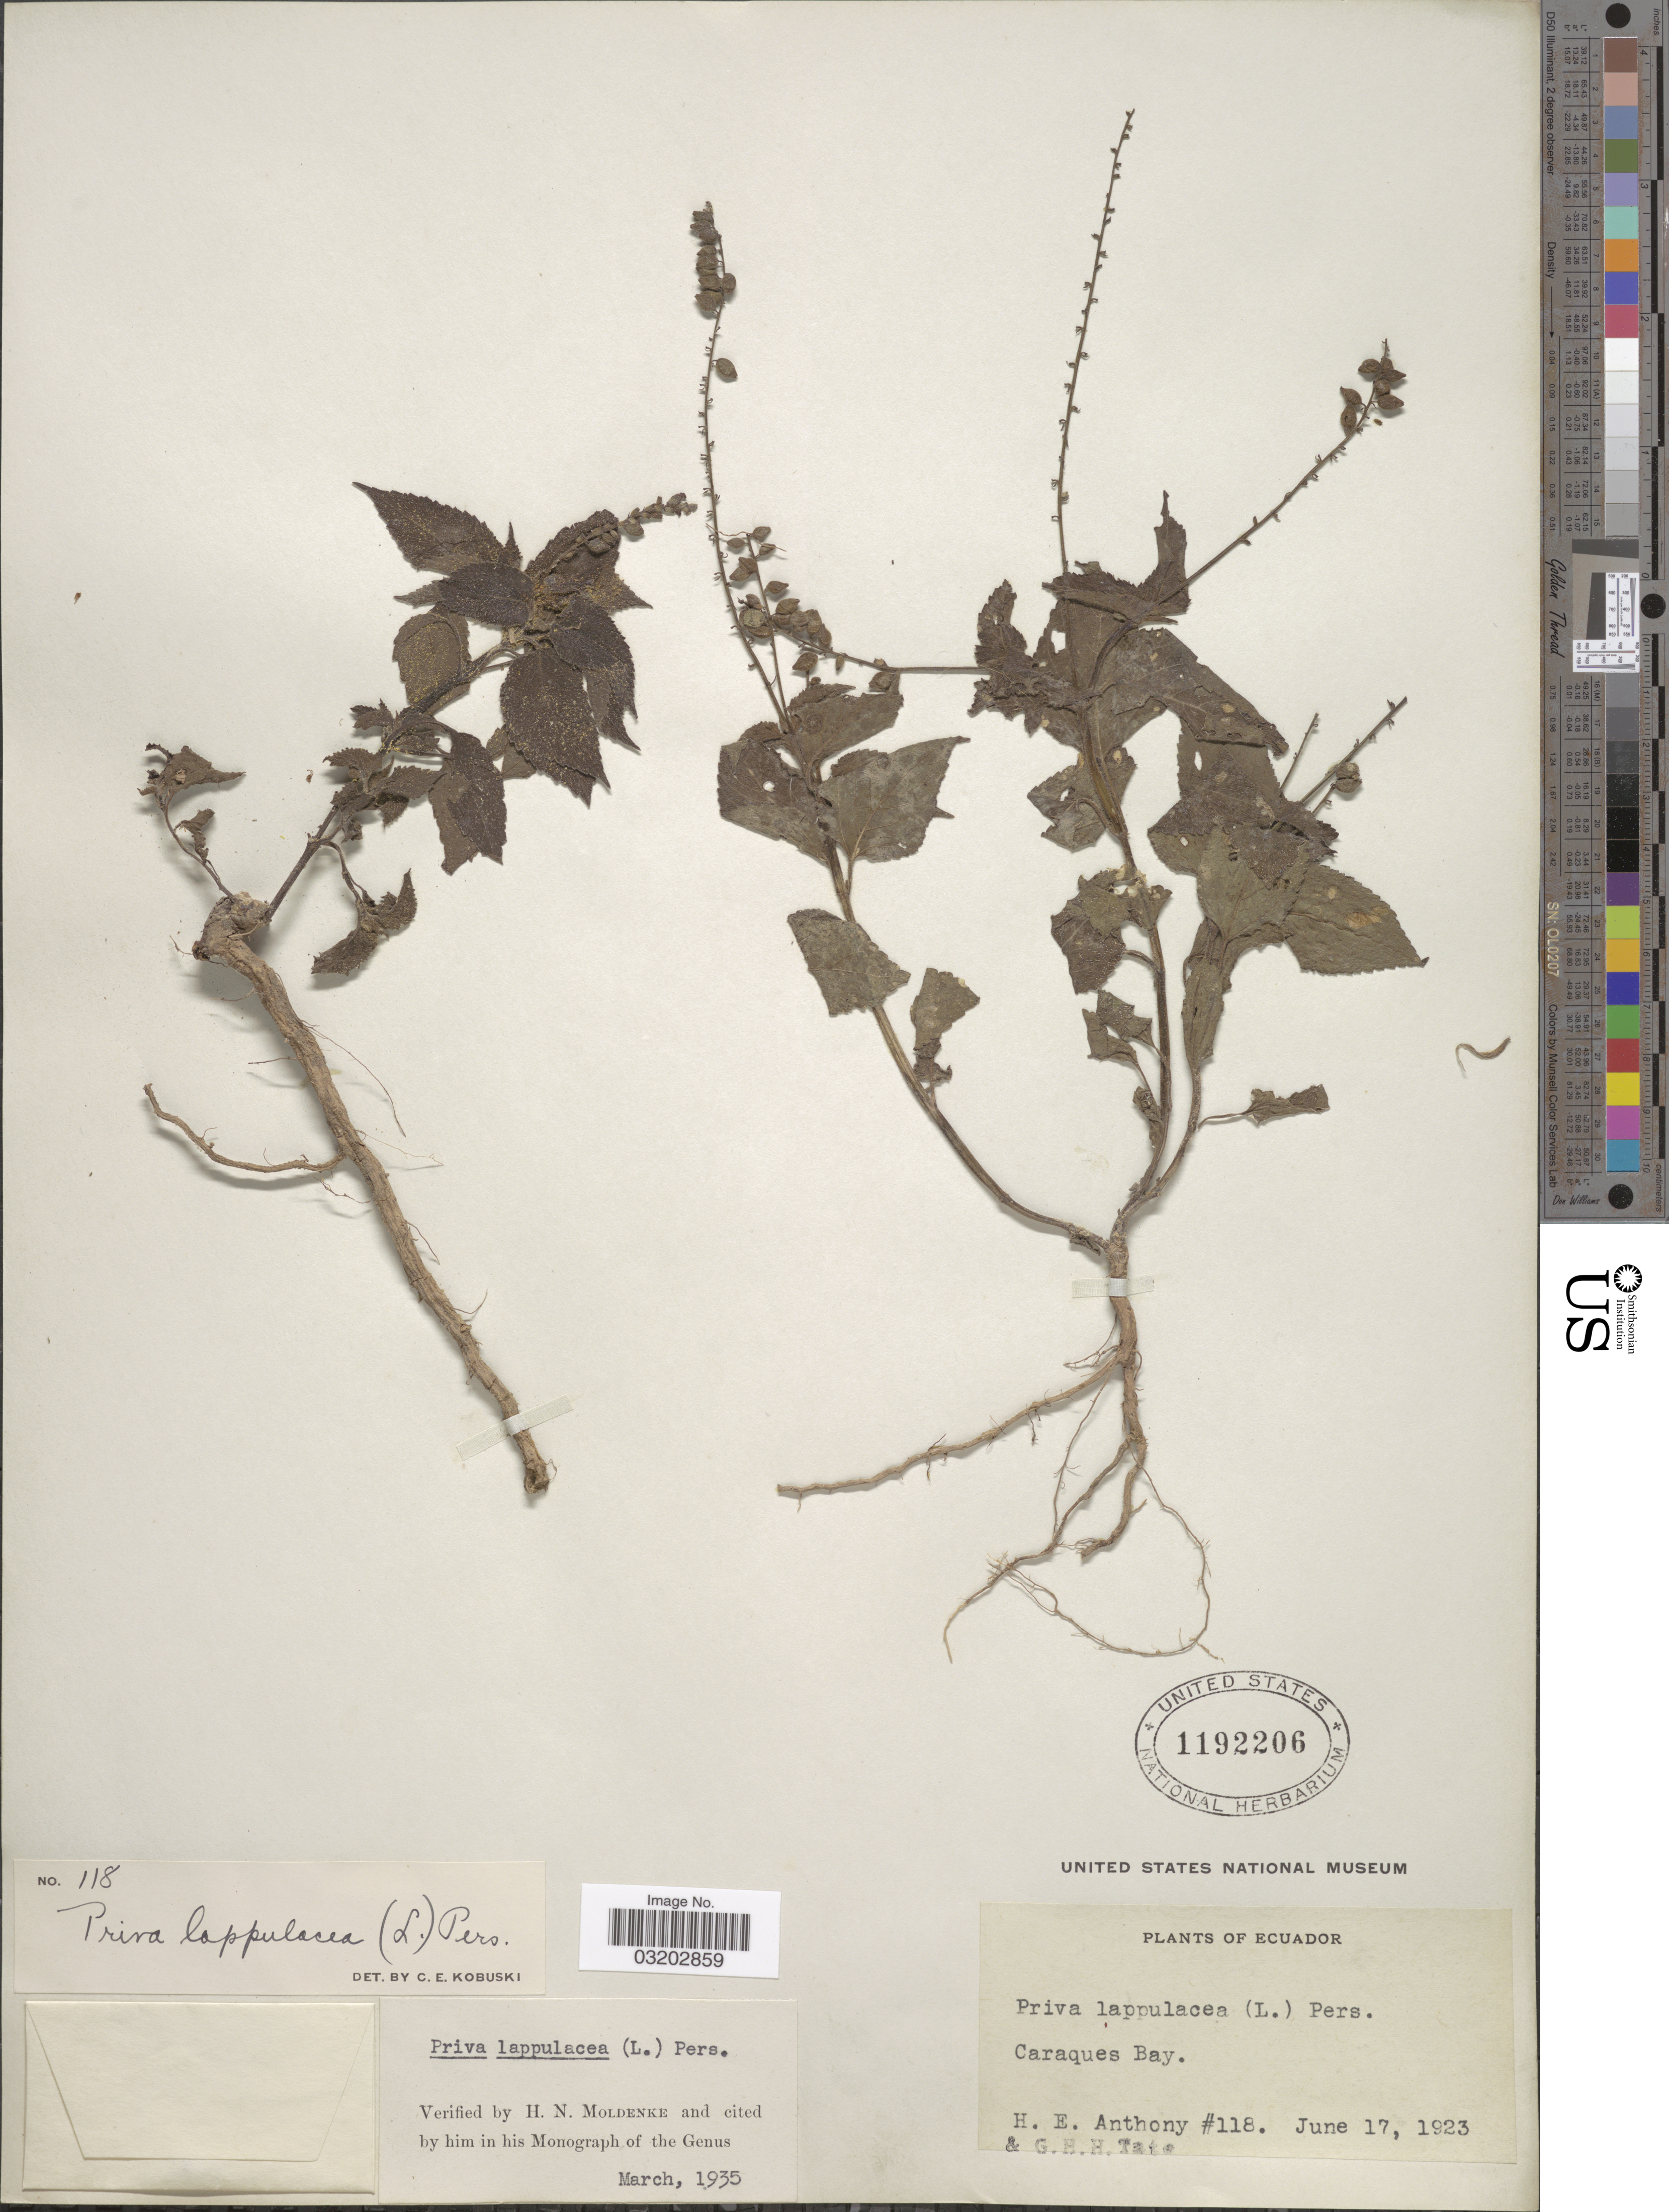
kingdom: Plantae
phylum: Tracheophyta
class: Magnoliopsida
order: Lamiales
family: Verbenaceae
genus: Priva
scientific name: Priva lappulacea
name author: (L.) Pers.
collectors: H. E. Anthony & G. H. H.Tate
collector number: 118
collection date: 1923-06-17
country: Ecuador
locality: Caraques Bay.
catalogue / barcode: US 1192206